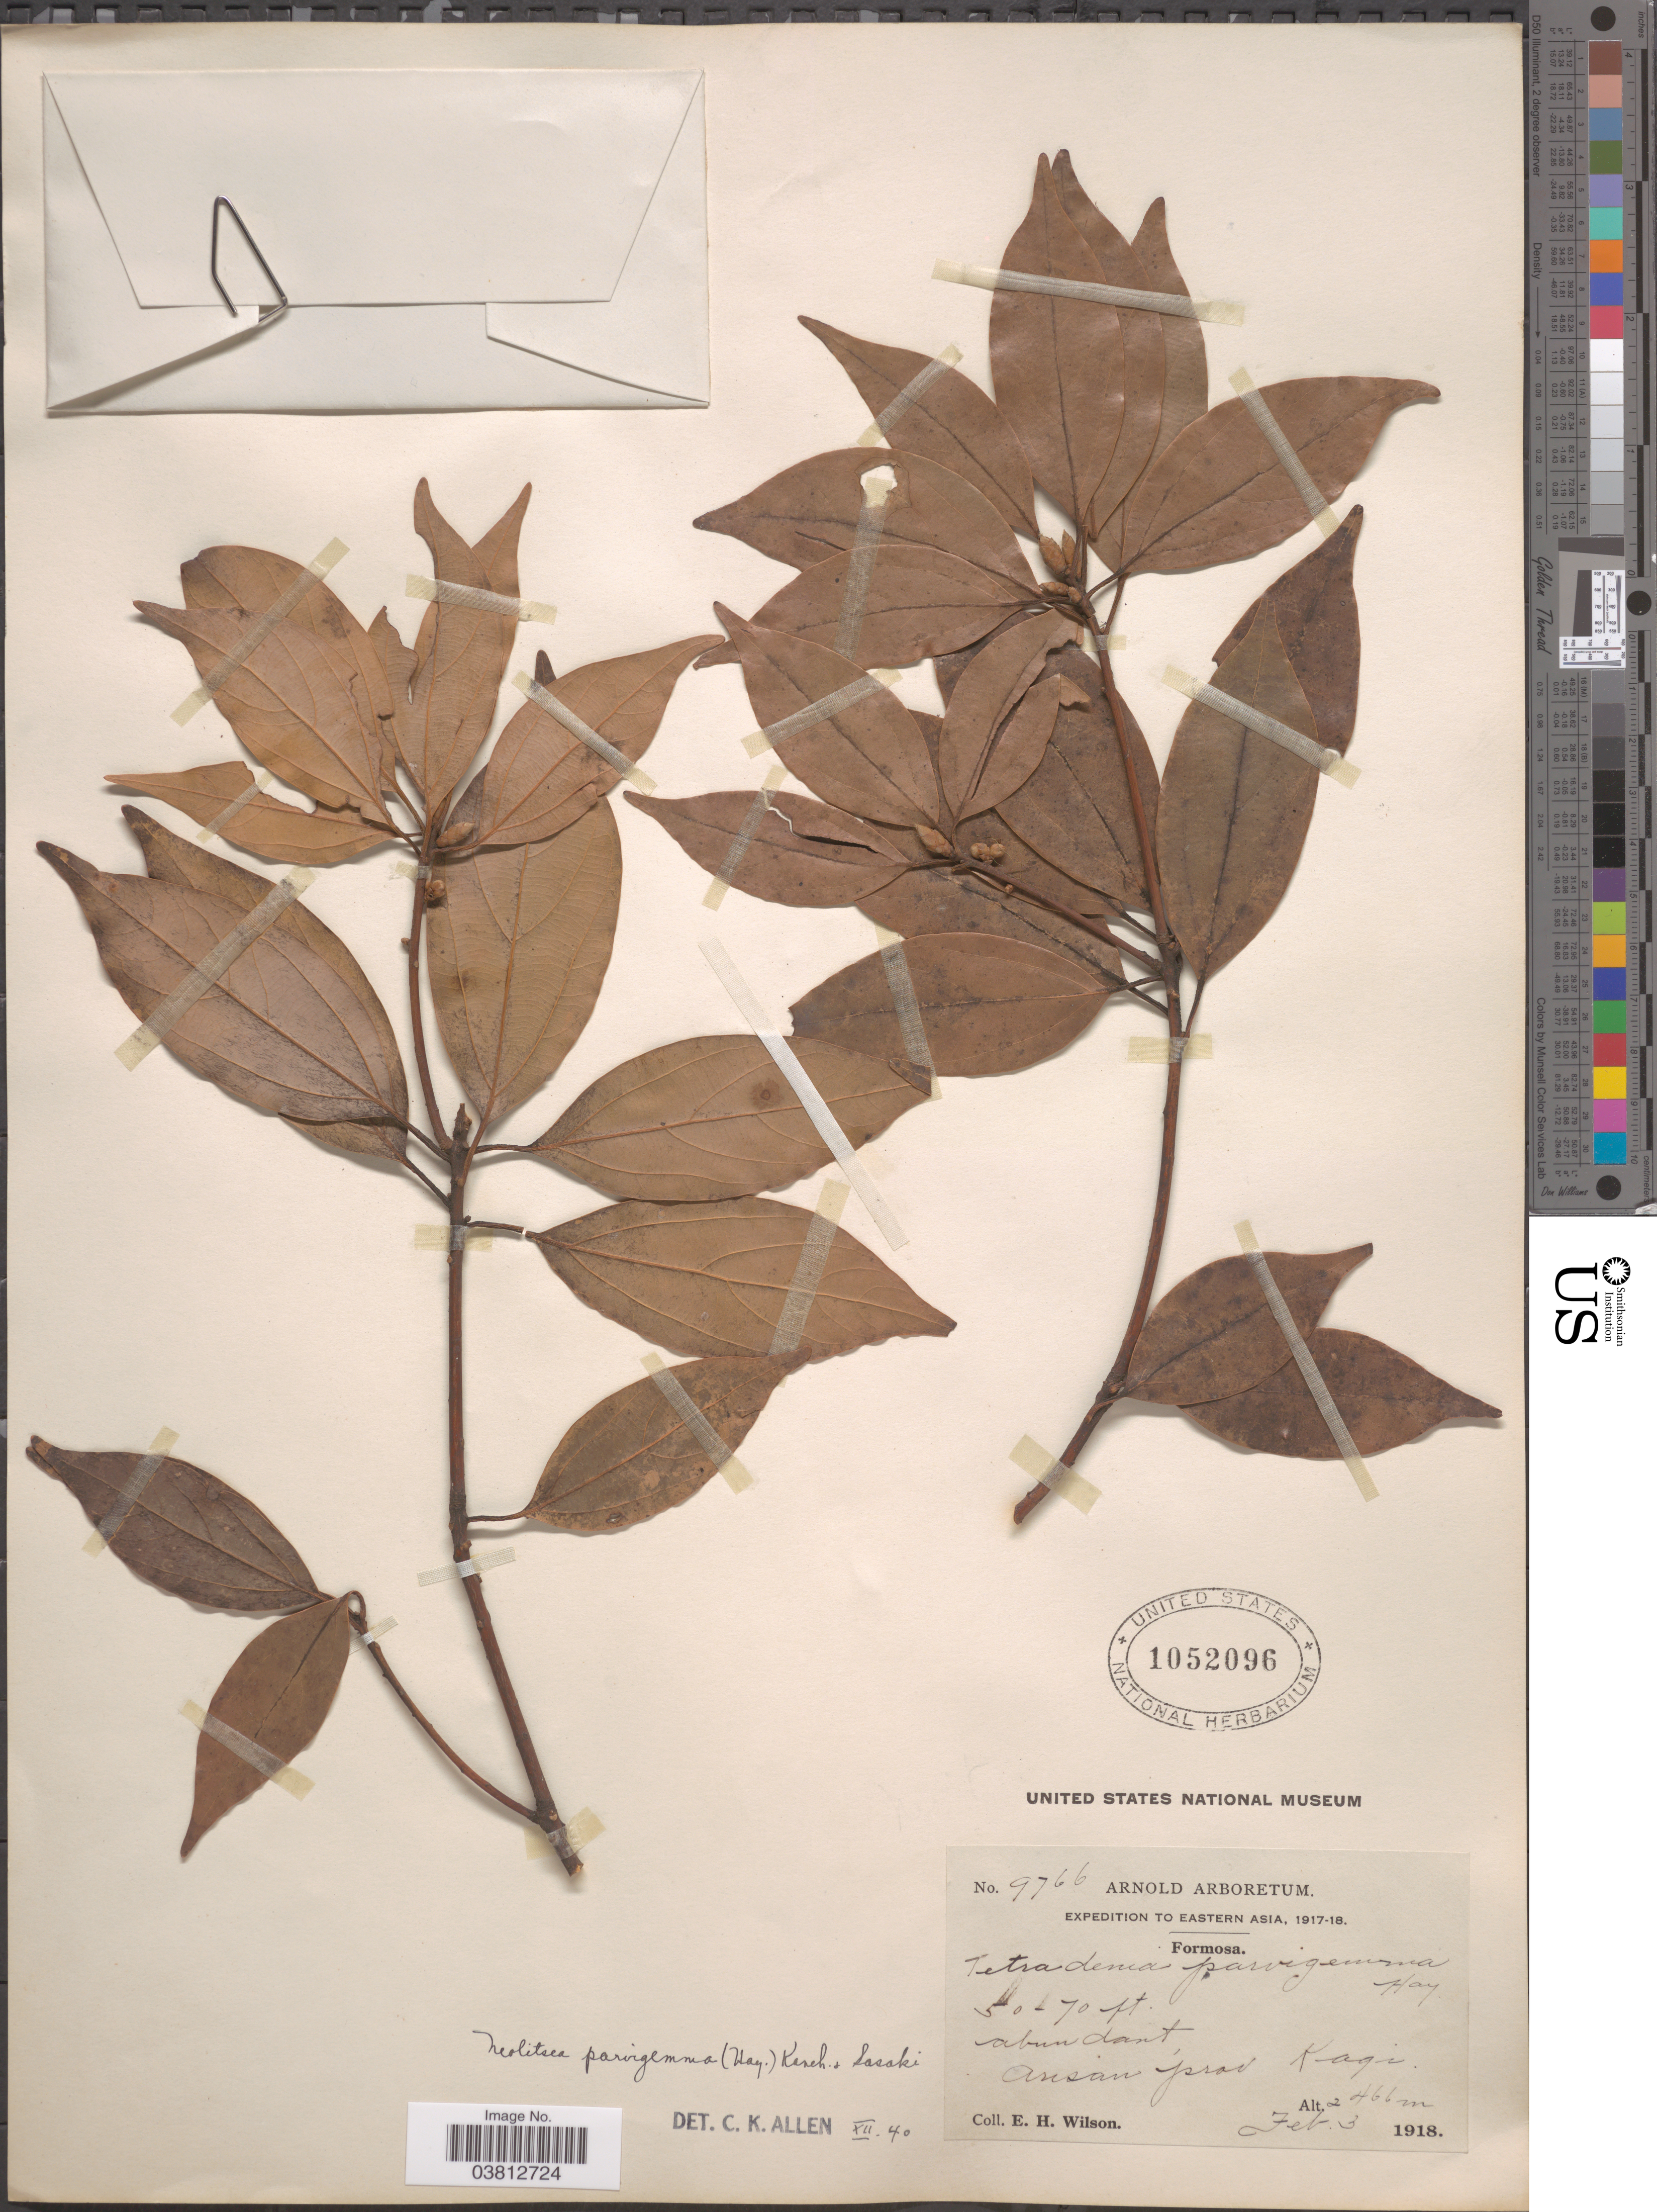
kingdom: Plantae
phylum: Tracheophyta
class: Magnoliopsida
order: Laurales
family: Lauraceae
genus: Neolitsea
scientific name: Neolitsea parvigemma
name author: (Hayata) Kaneh. & Sasaki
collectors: E. Wilson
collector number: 9766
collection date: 1918-02-03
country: Taiwan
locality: Eastern Asia. Formosa. Arisan Yssav Kagi.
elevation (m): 2466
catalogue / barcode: US 1052096